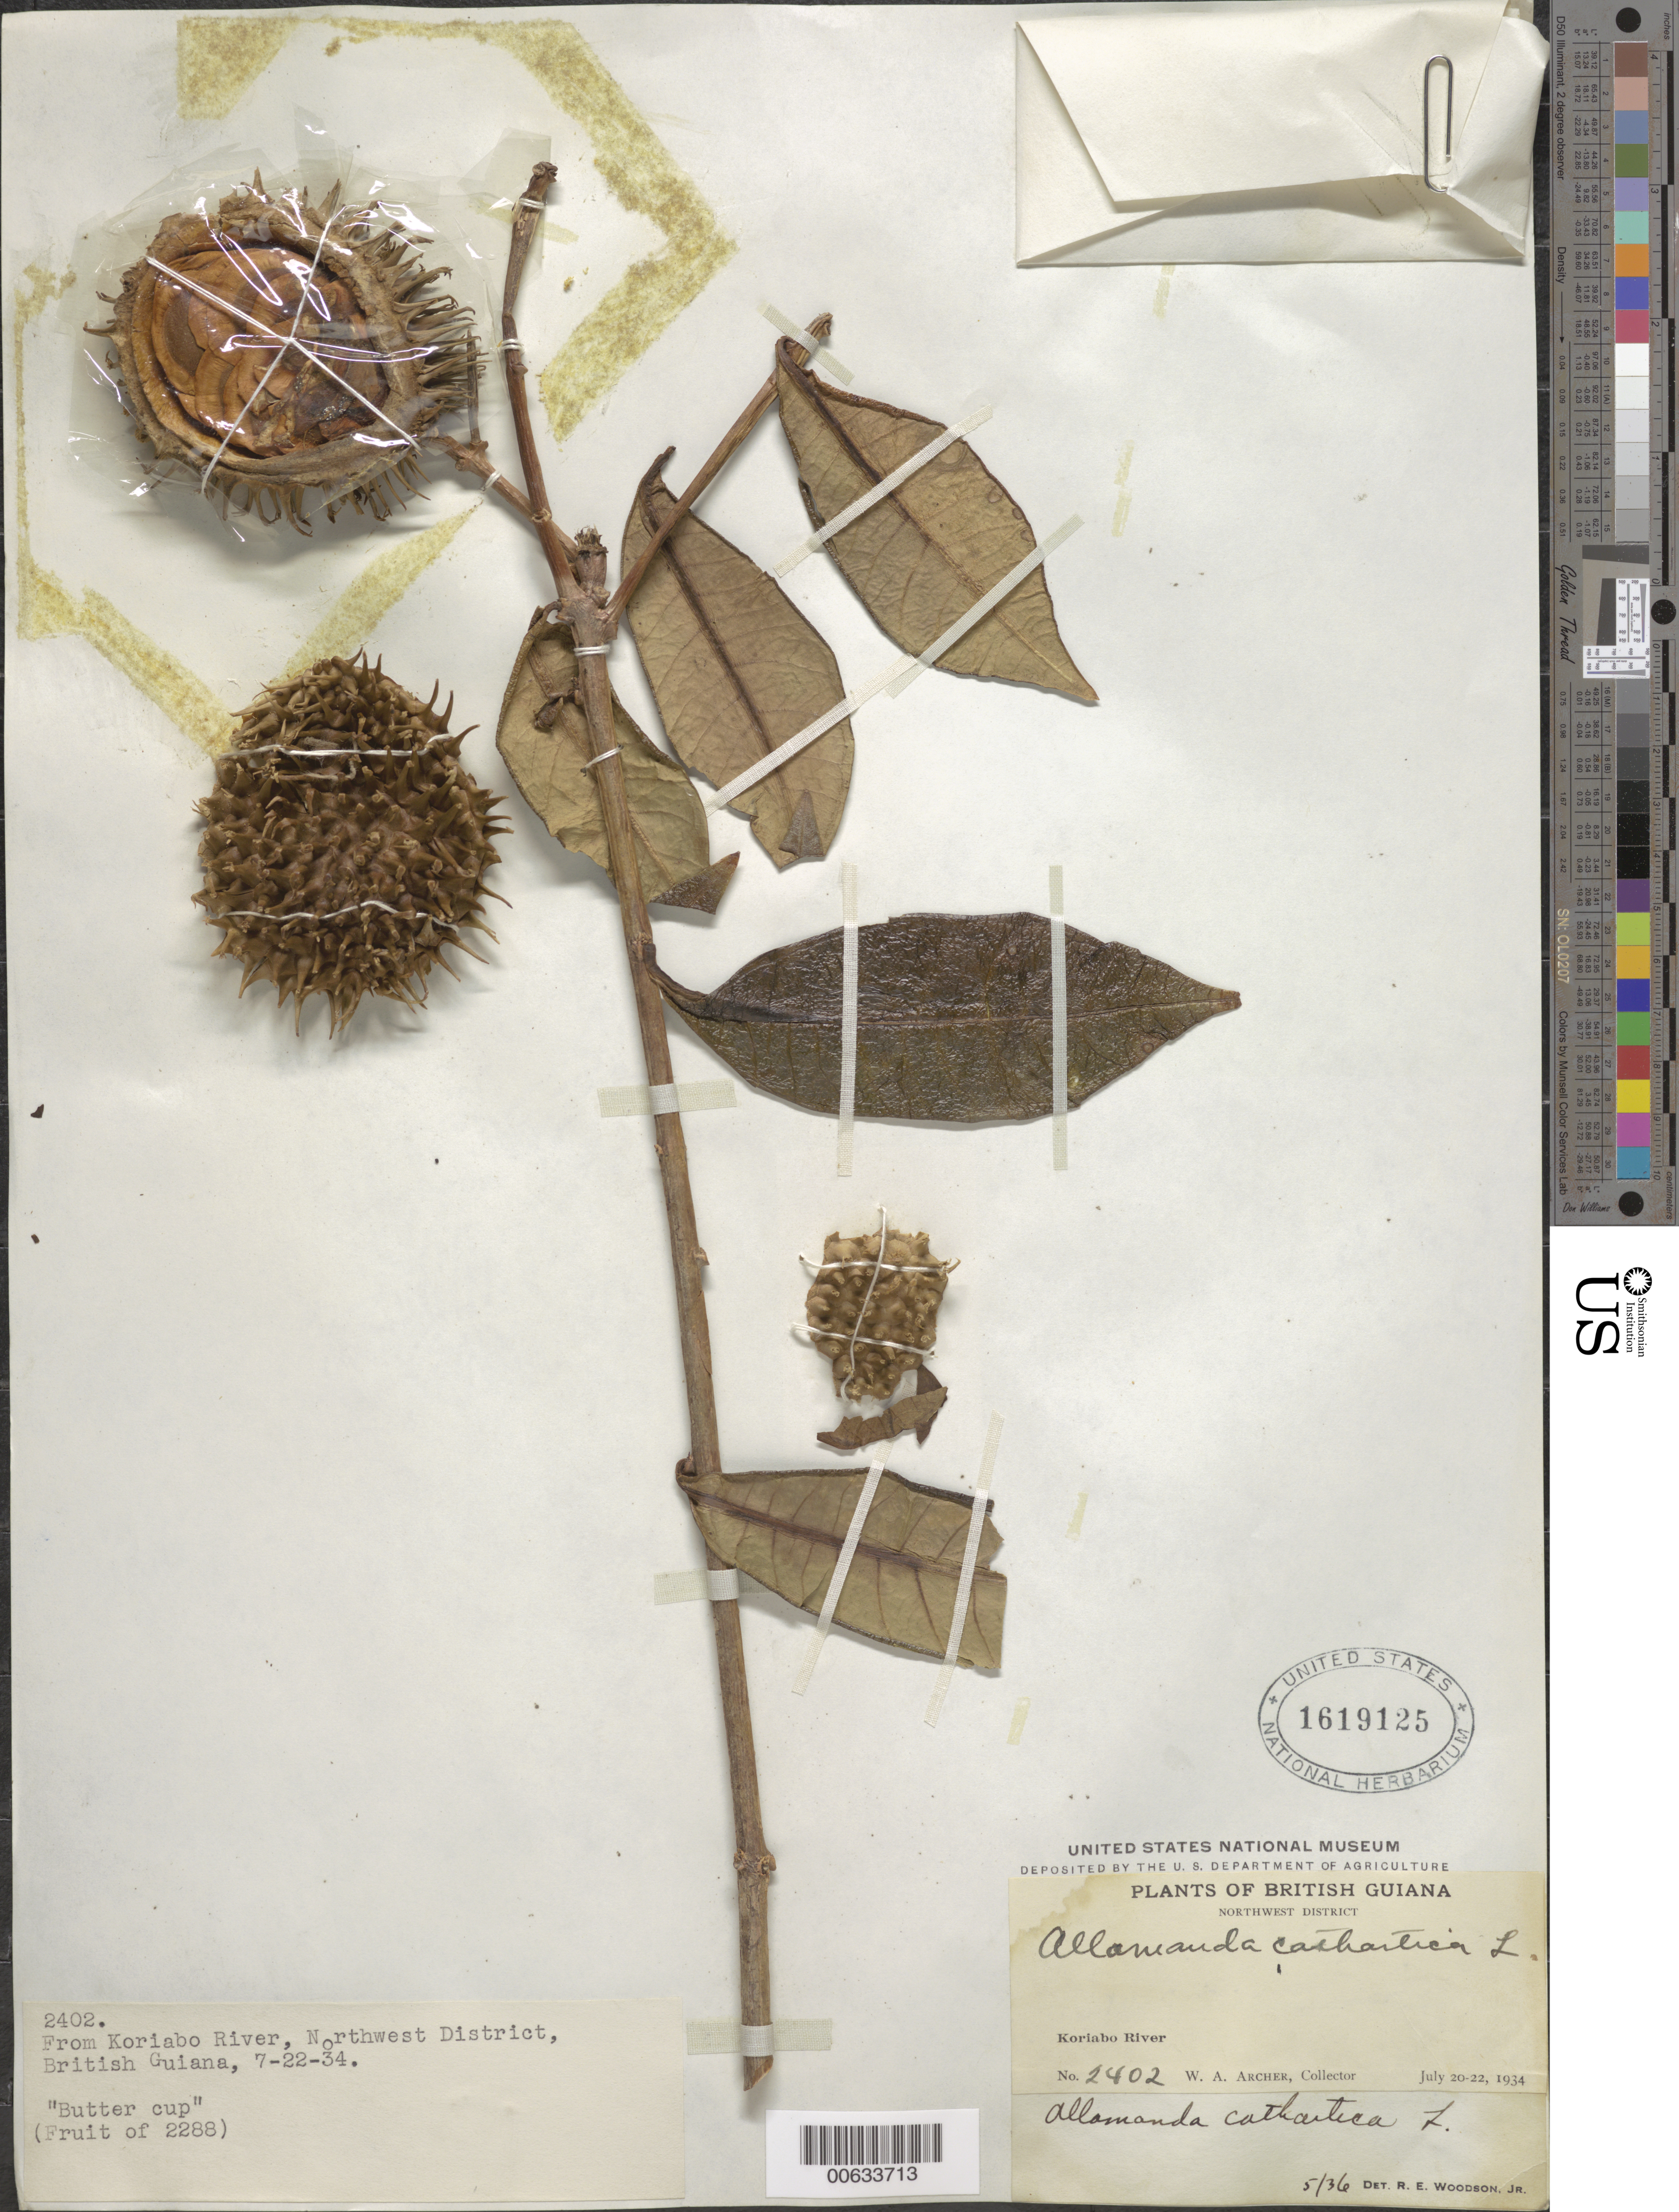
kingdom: Plantae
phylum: Tracheophyta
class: Magnoliopsida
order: Gentianales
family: Apocynaceae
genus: Allamanda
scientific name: Allamanda cathartica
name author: L.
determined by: Woodson, R. E., Jr.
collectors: W. A. Archer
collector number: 2402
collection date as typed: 20-Jul-34 to 22-Jul-34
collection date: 1934-07-20/1934-07-22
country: Guyana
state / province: Barima-Waini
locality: Koriabo River, NW Dist.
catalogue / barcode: US 1619125